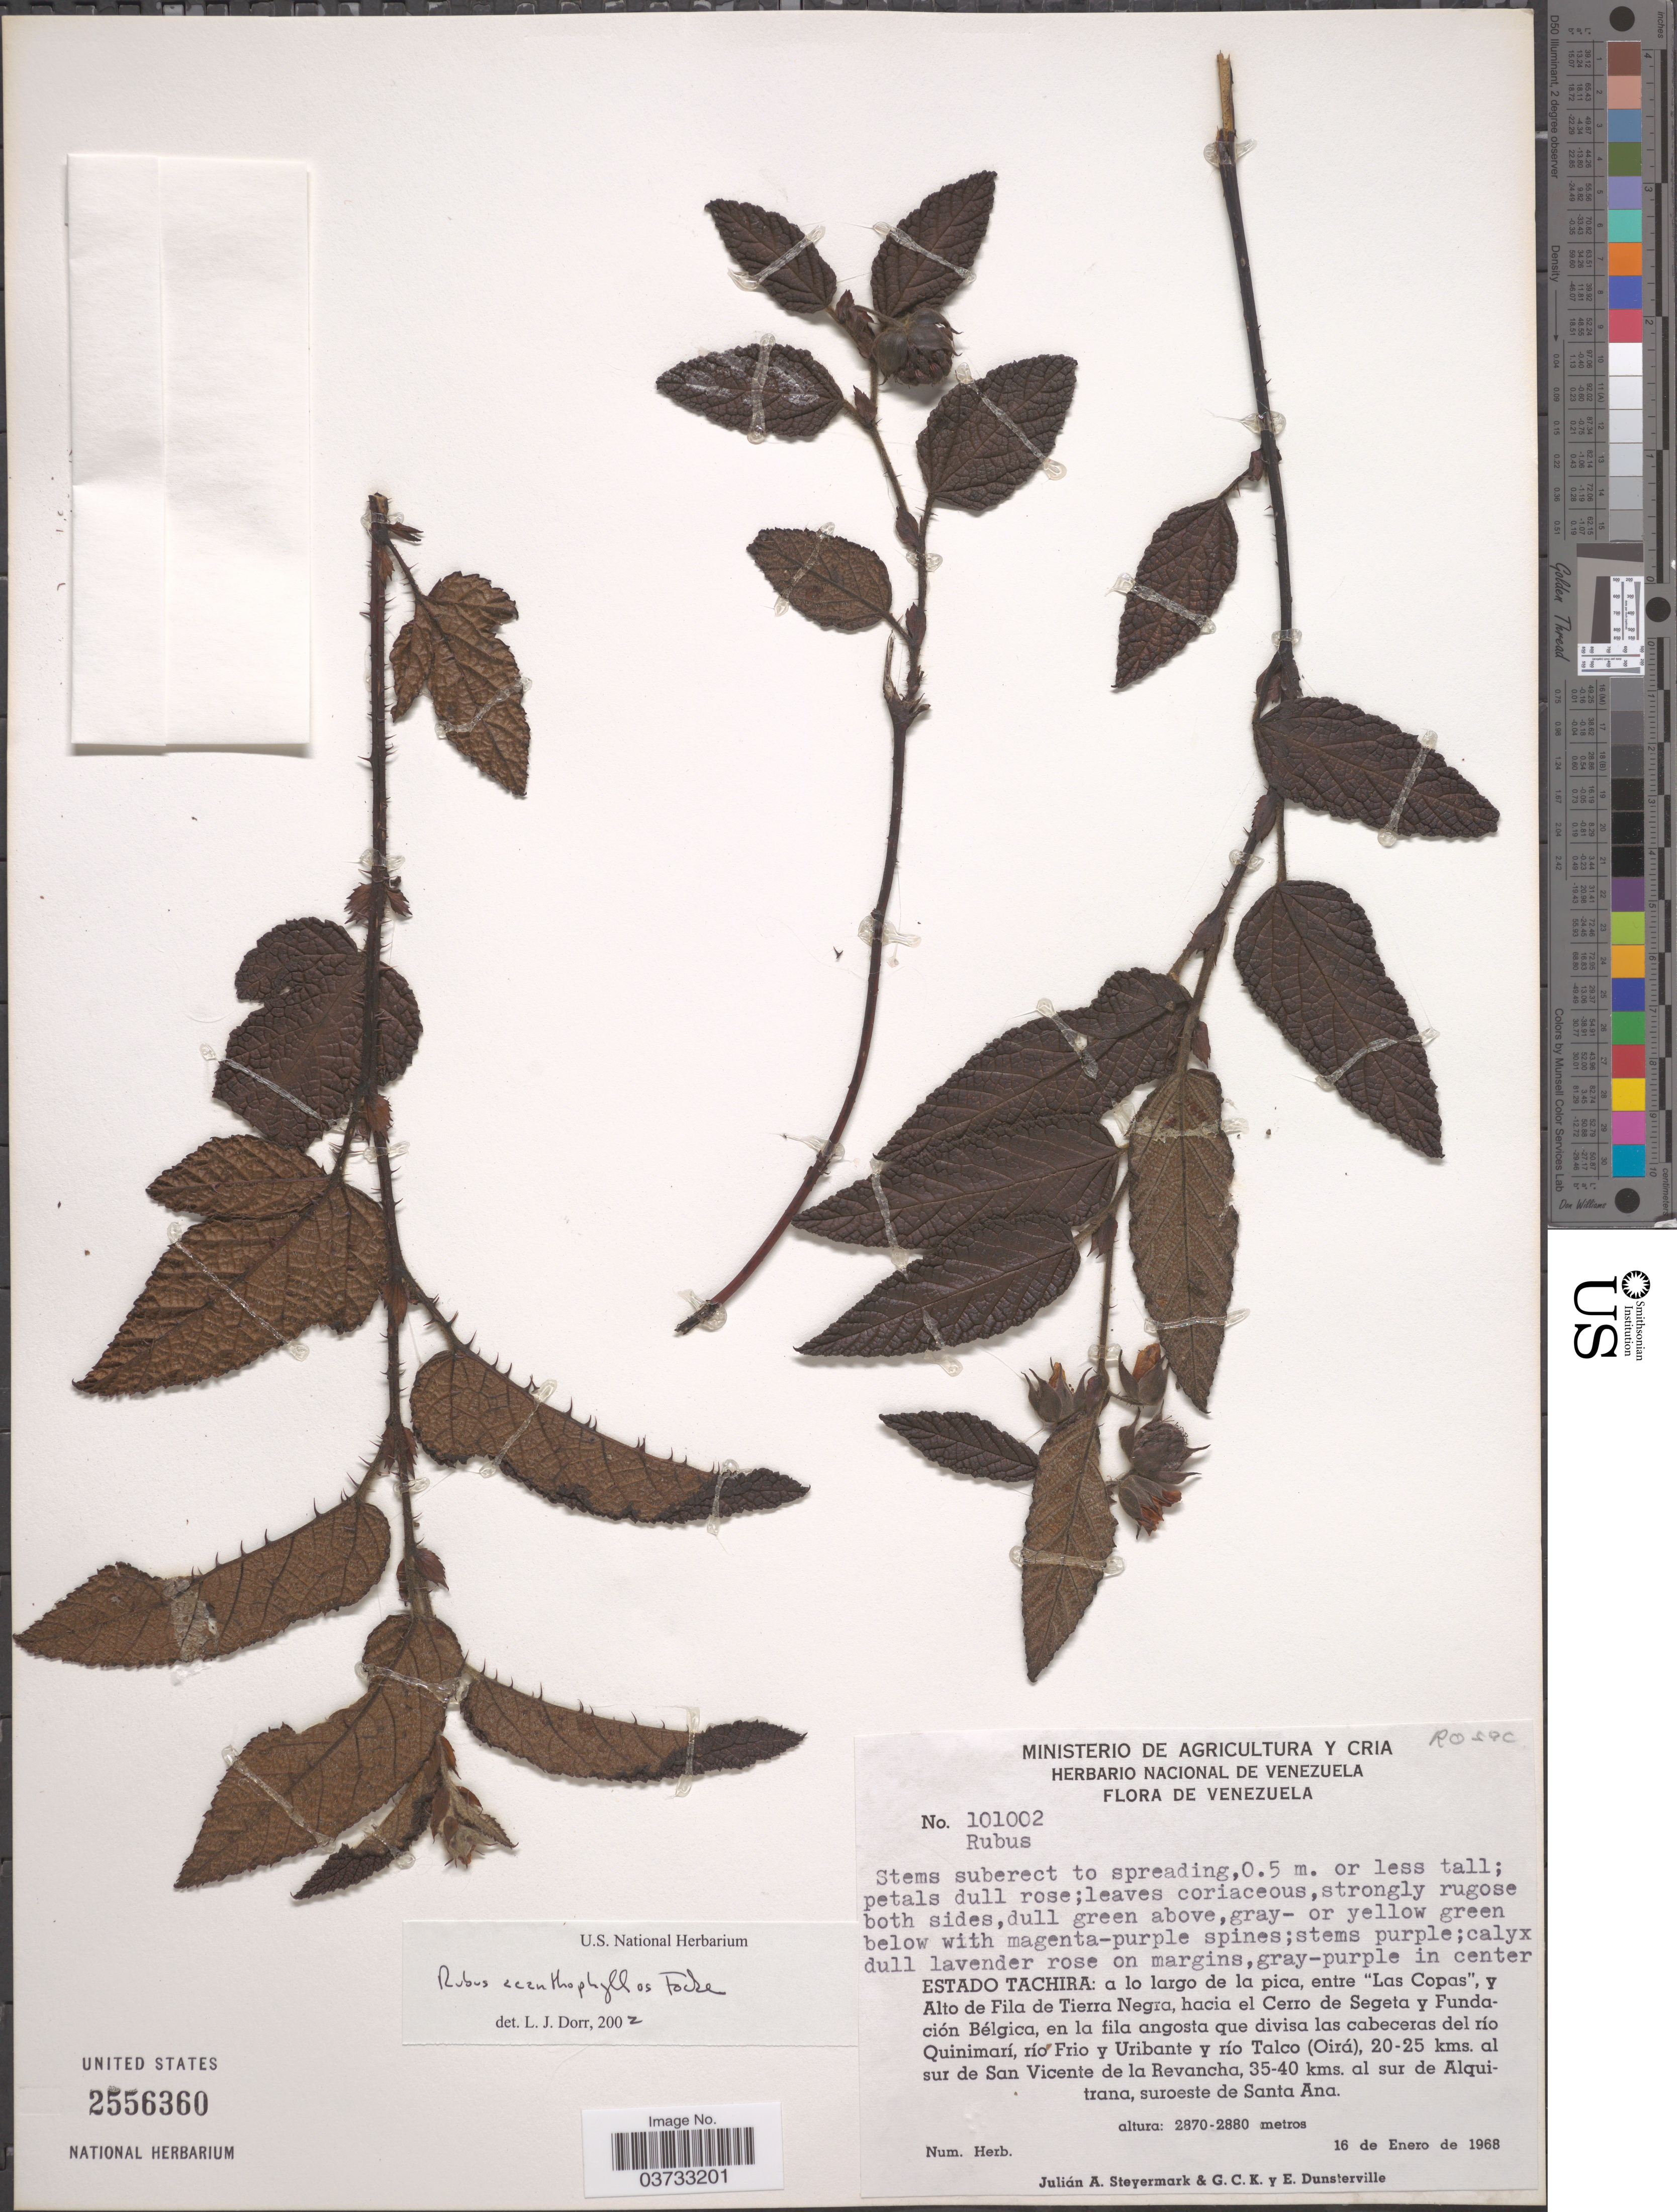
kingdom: Plantae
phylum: Tracheophyta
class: Magnoliopsida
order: Rosales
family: Rosaceae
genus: Rubus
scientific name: Rubus acanthophyllos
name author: Focke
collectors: J. Steyermark, G. C. K. Dunsterville & E. Dunsterville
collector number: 101002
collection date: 1968-01-16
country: Venezuela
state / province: Tachira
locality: A lo largo de la pica, entre "Las Copas", y Alto de Fila de Tierra Negra, hacia el Cerro de Segeta y Fundación Bélgica, en la fila angosta que divisa las cabaceras del río Quinimarí, río Frio y Uribante y río Talco (Oirá), 20-25 kms. al sur de San Vicente de la Revancha, 35-40 kms. al sur de Alquitrana, suroeste de Santa Ana.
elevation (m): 2870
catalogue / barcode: US 2556360